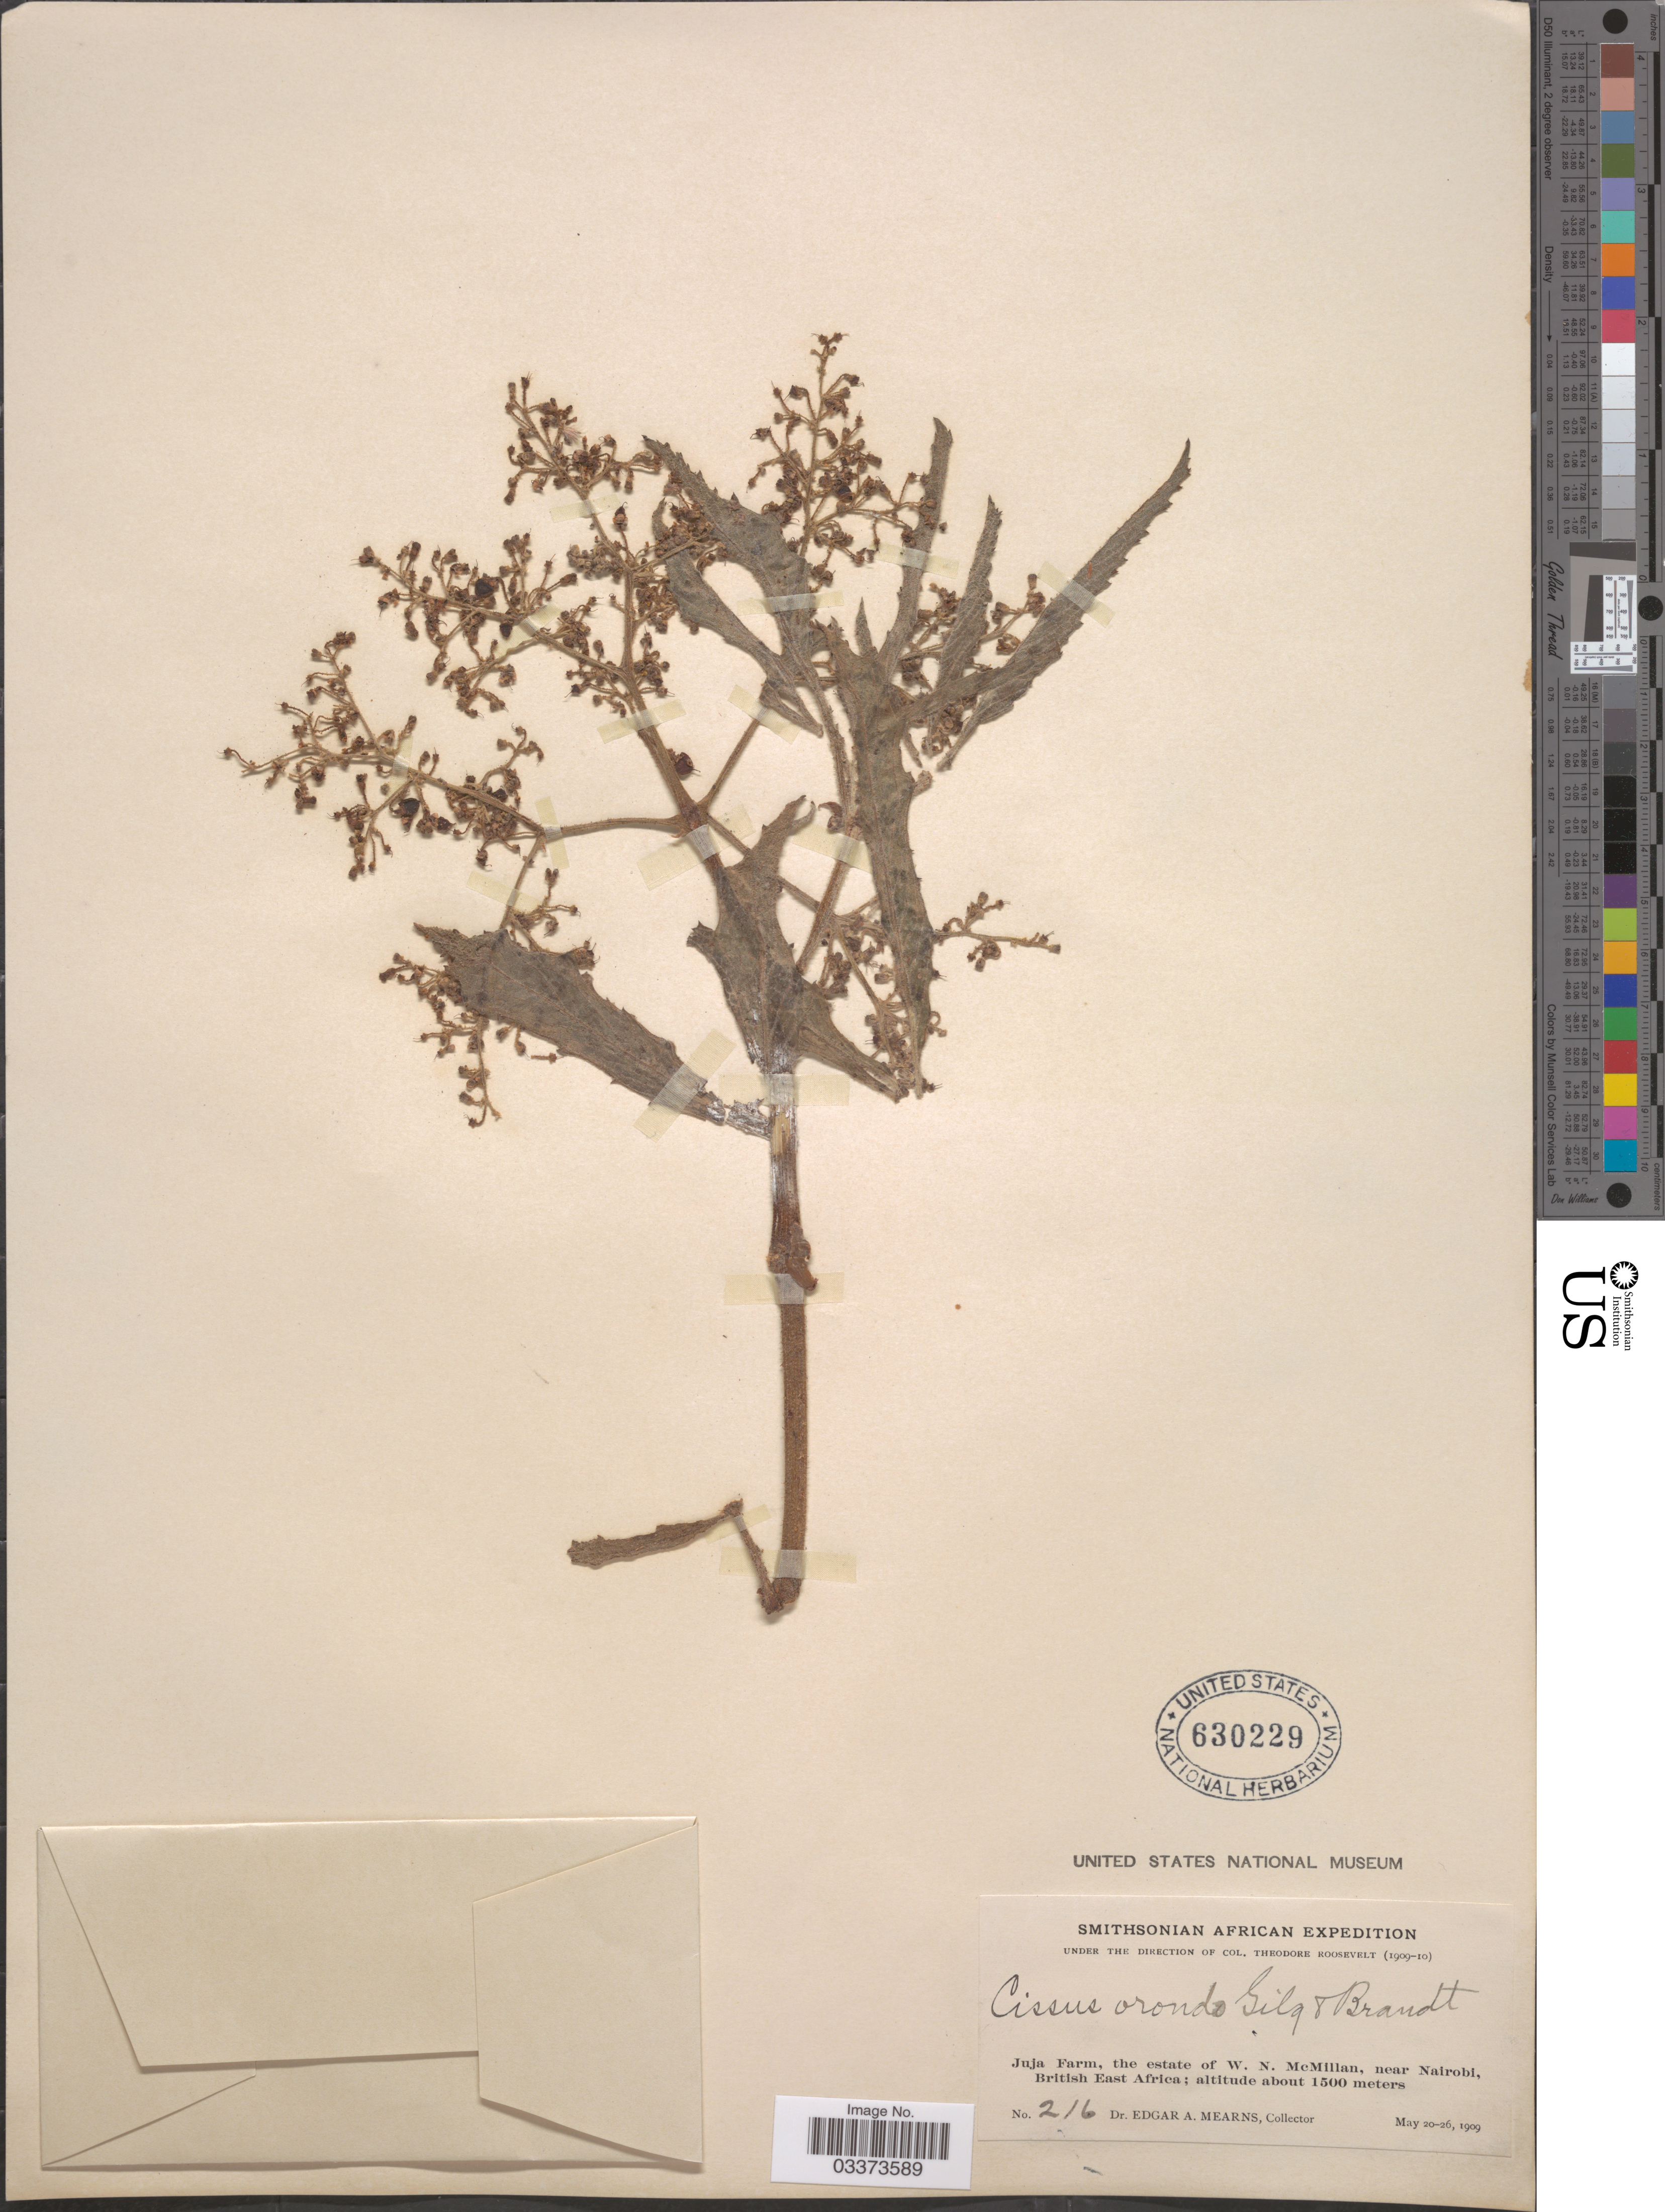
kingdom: Plantae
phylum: Tracheophyta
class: Magnoliopsida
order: Vitales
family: Vitaceae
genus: Cissus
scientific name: Cissus orondo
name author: Gilg & M. Brandt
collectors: E. A. Mearns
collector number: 216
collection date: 1909-05-20/1909-05-26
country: Kenya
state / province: Nairobi Area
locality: Juja Farm, the estate of W. N. McMillan, near Nairobi, British East Africa.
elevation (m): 1500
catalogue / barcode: US 630229